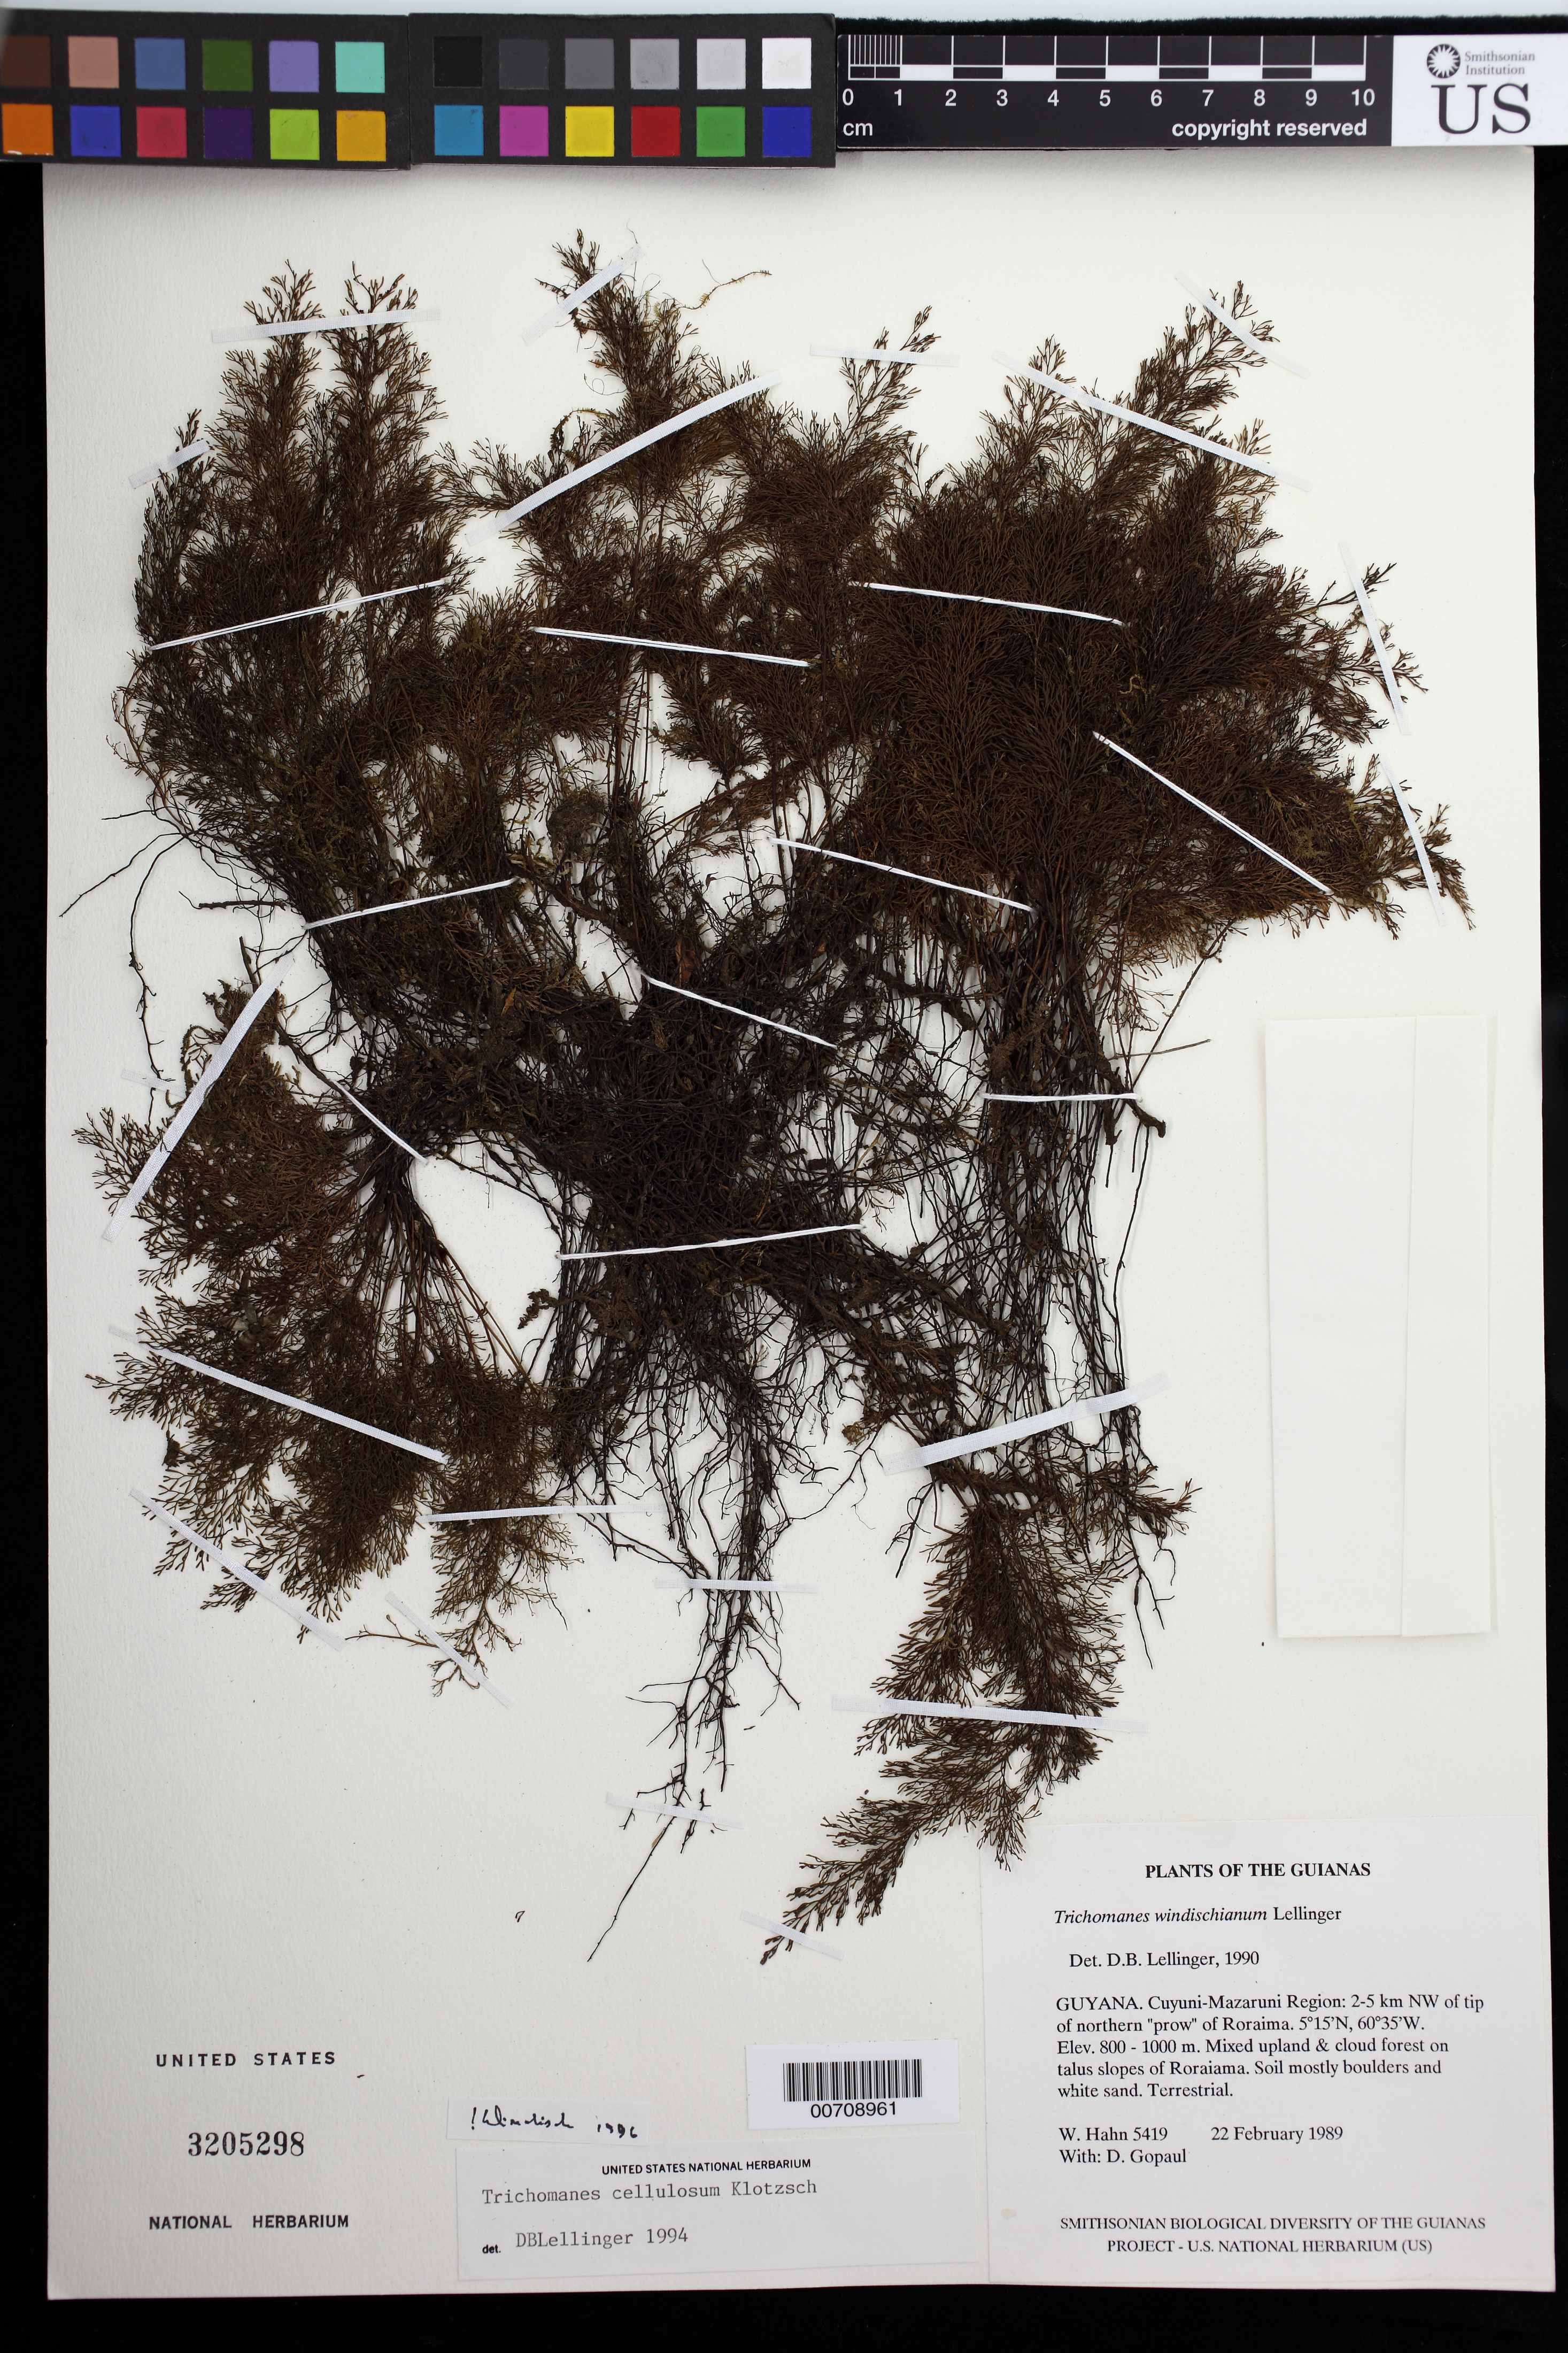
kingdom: Plantae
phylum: Tracheophyta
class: Polypodiopsida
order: Hymenophyllales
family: Hymenophyllaceae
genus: Abrodictyum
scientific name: Abrodictyum cellulosum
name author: (Klotzsch) Ebihara & Dubuisson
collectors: W. Hahn & D. Gopaul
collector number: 5419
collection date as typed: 22 February 1989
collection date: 1989-02-22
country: Guyana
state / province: Cuyuni-Mazaruni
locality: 2-5 km NW of tip of northern "prow" of Roraima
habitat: Mixed upland & cloud forest on talus slopes of Roraiama. Soil mostly boulders and white sand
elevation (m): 800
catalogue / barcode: US 3205298